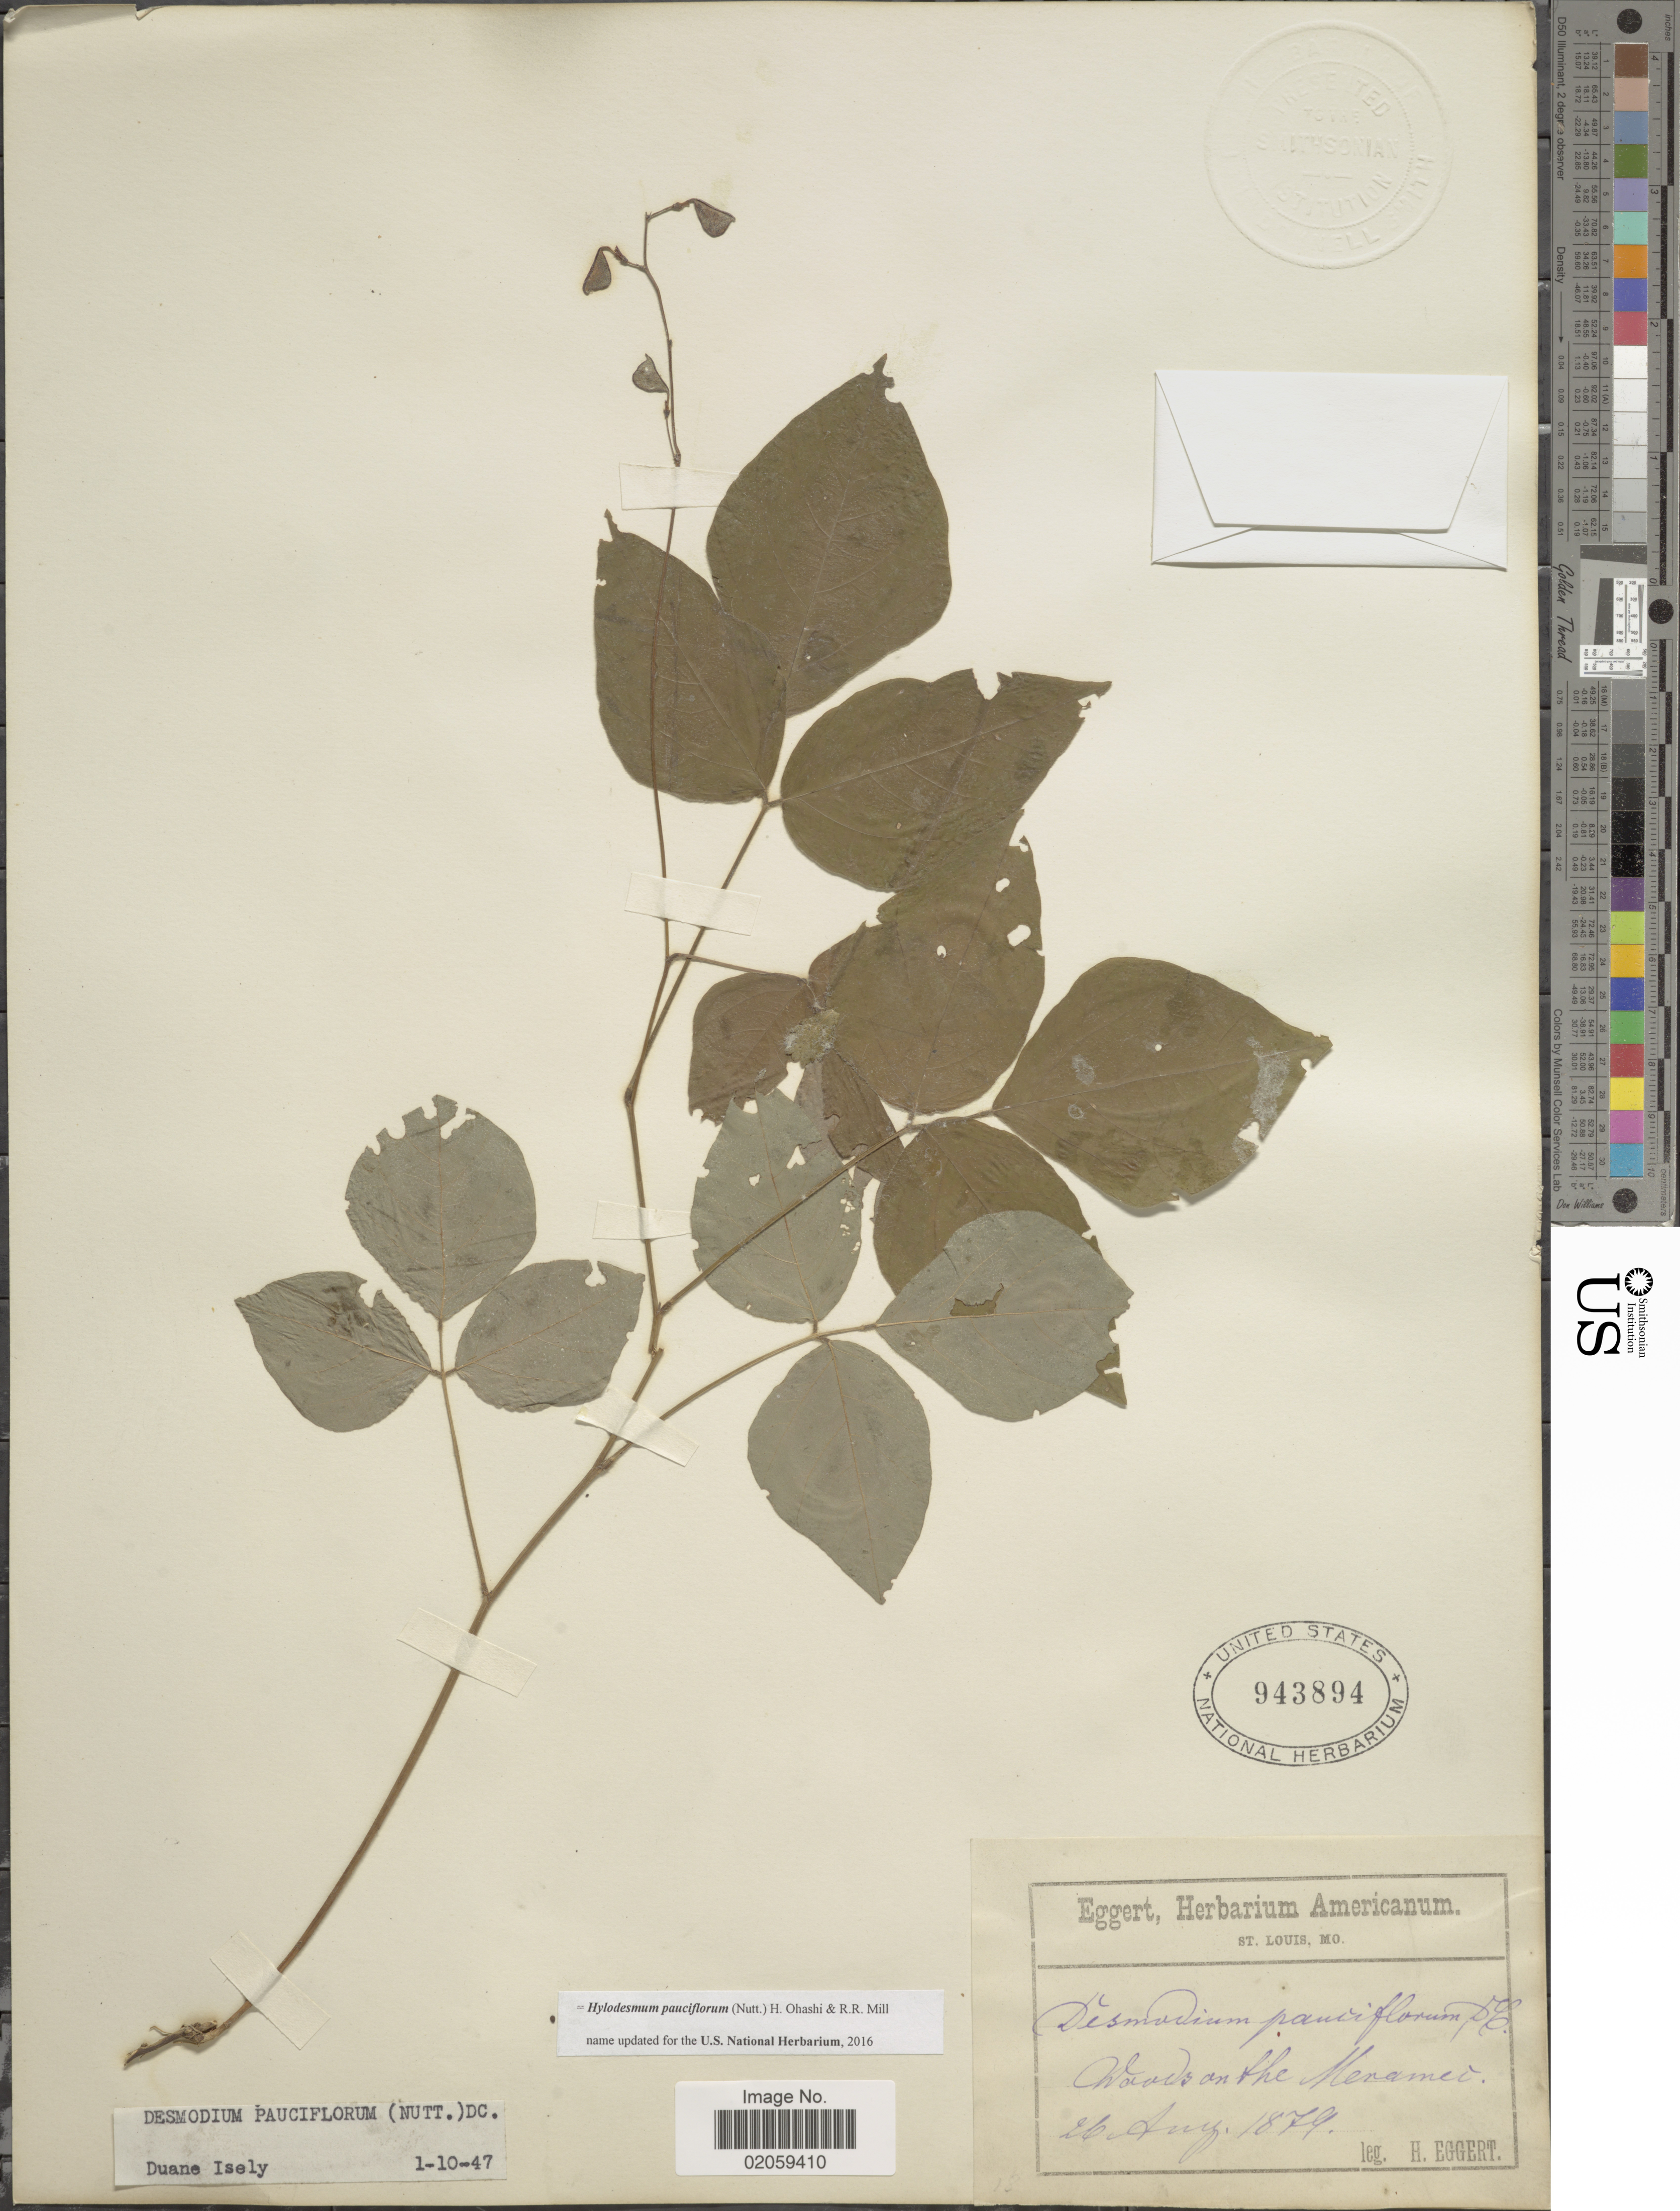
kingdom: Plantae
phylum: Tracheophyta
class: Magnoliopsida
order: Fabales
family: Fabaceae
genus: Hylodesmum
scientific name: Hylodesmum pauciflorum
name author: (Nutt.) H. Ohashi & R.R. Mill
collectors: H. Eggert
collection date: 1879-08-26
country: United States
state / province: Missouri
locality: Woods on the Meramec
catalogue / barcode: US 943894